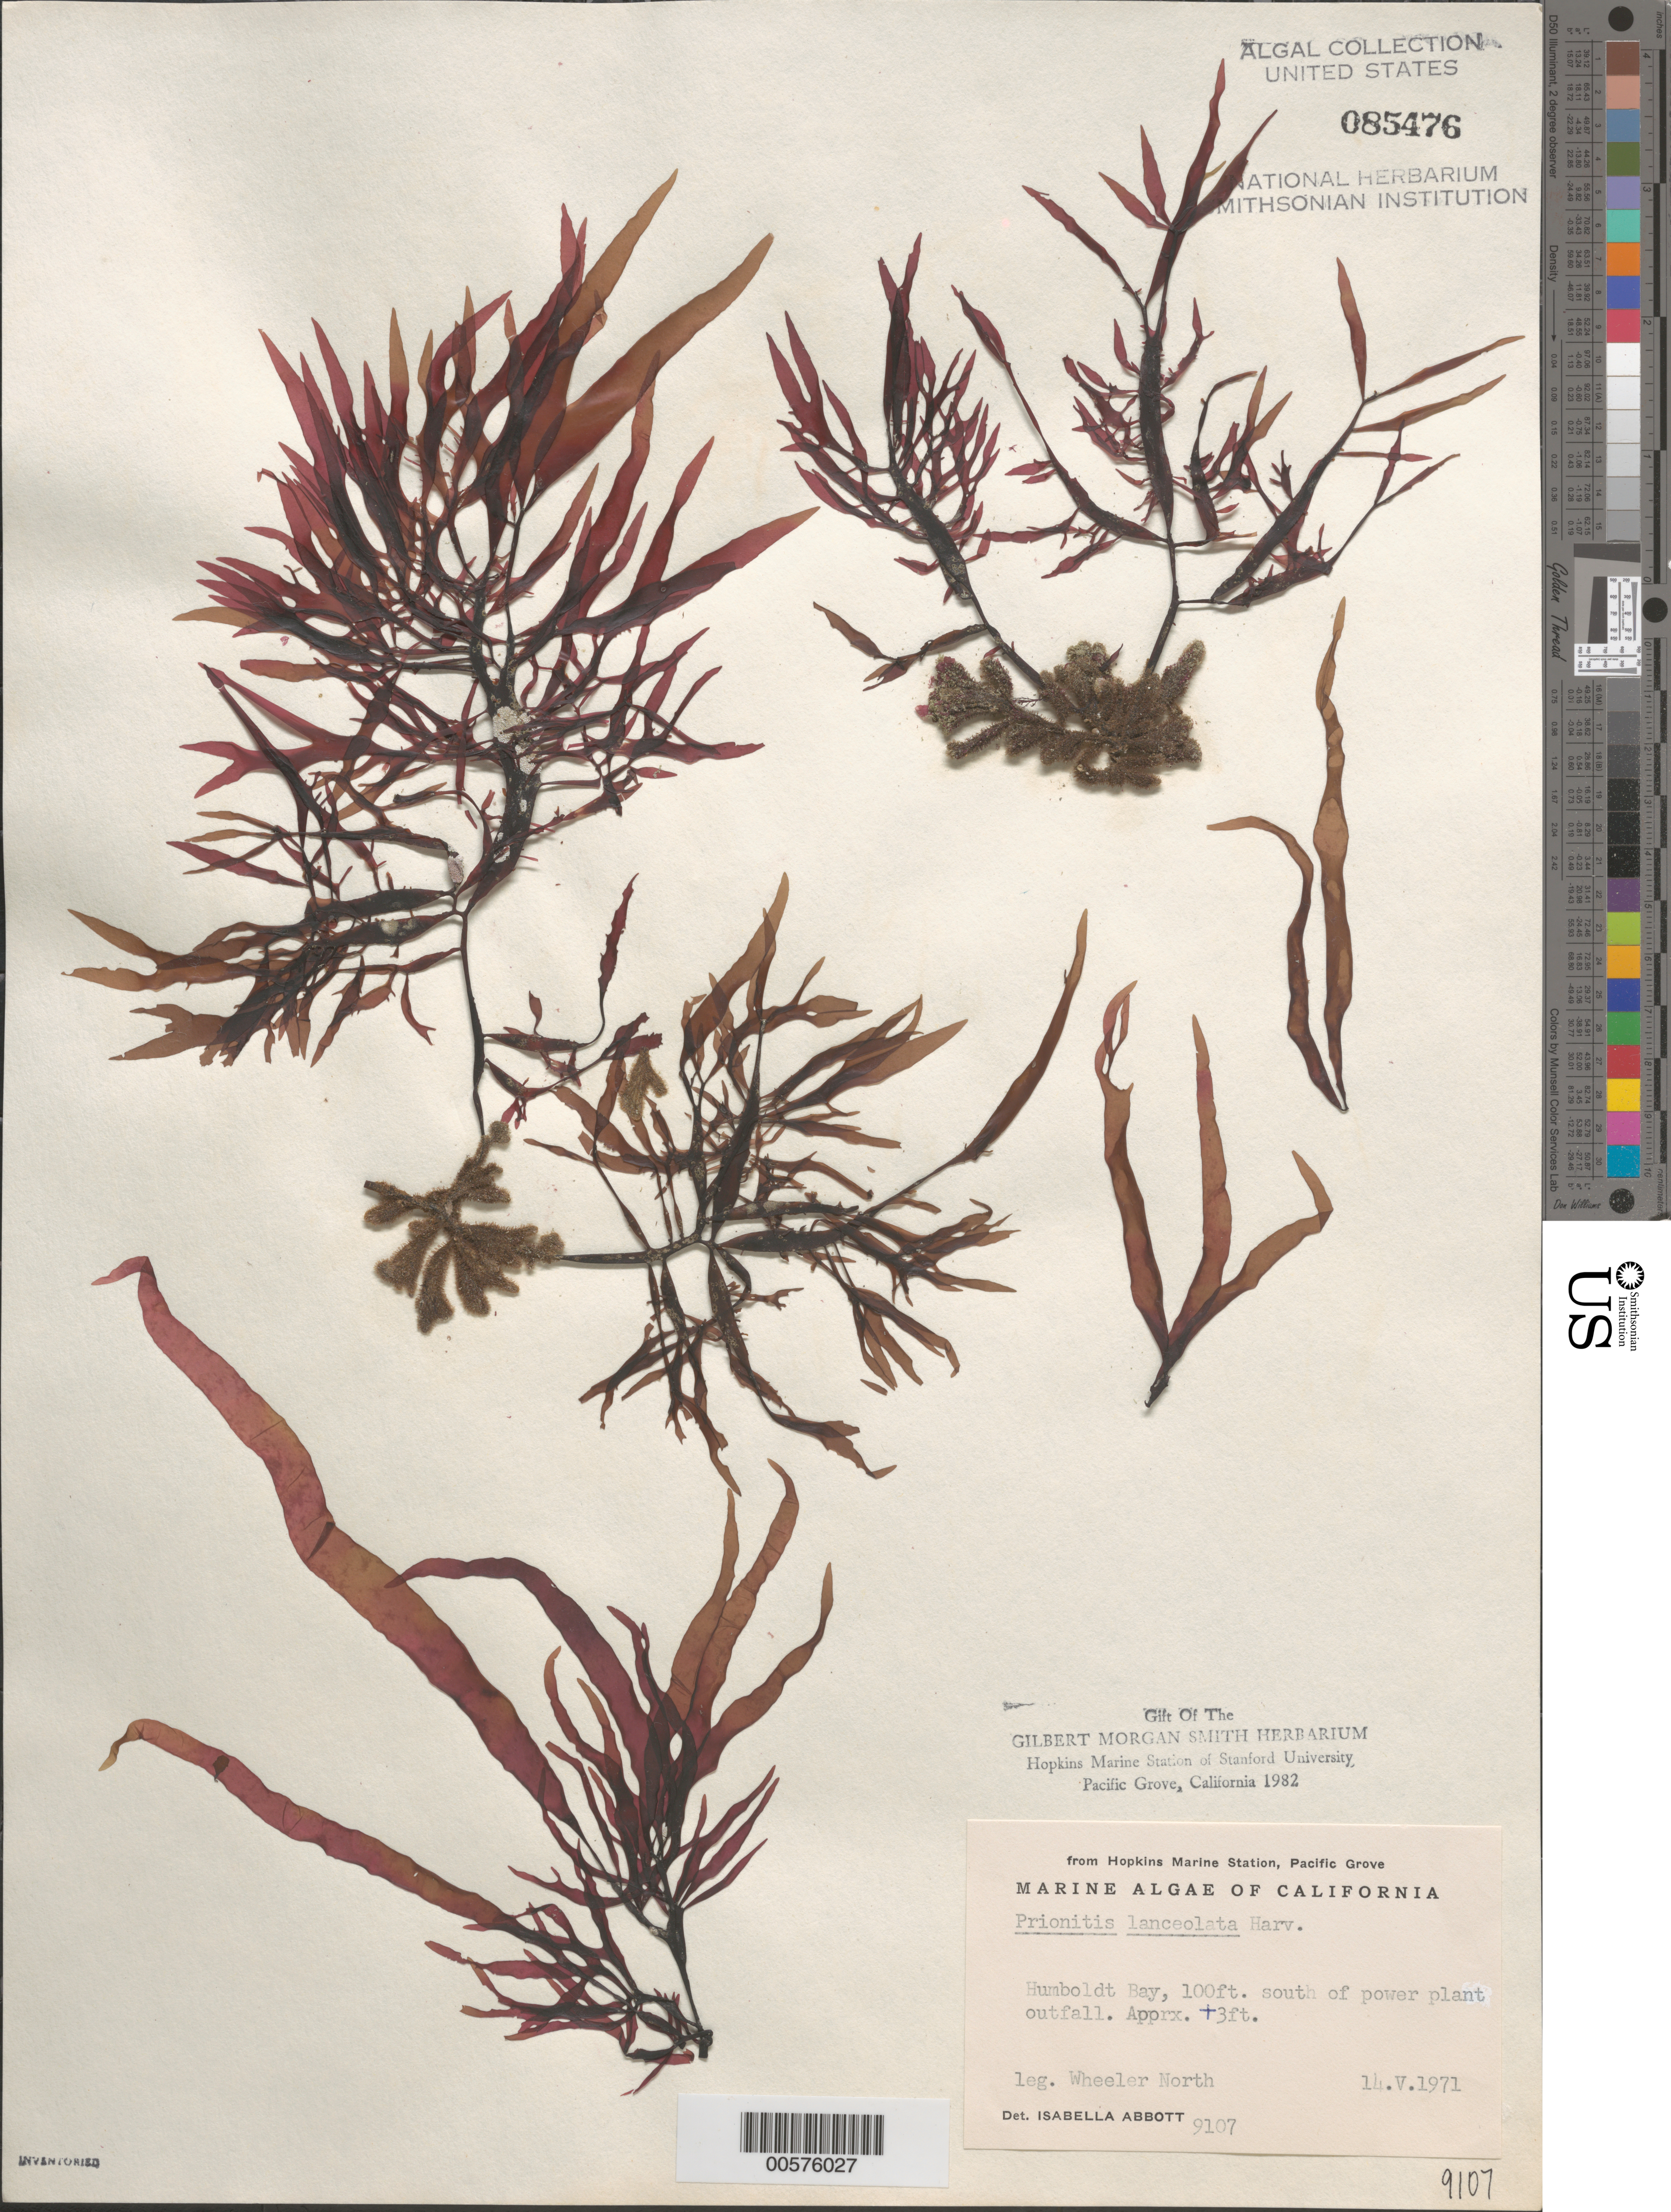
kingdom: Plantae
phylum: Rhodophyta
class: Florideophyceae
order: Cryptonemiales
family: Cryptonemiaceae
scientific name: Prionitis lanceolata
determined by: Abbott, Isabella A.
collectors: W. North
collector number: IAA 9107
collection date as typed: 14 May 1971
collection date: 1971-05-14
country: United States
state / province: California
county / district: Humboldt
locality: Humboldt Bay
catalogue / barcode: US 85476